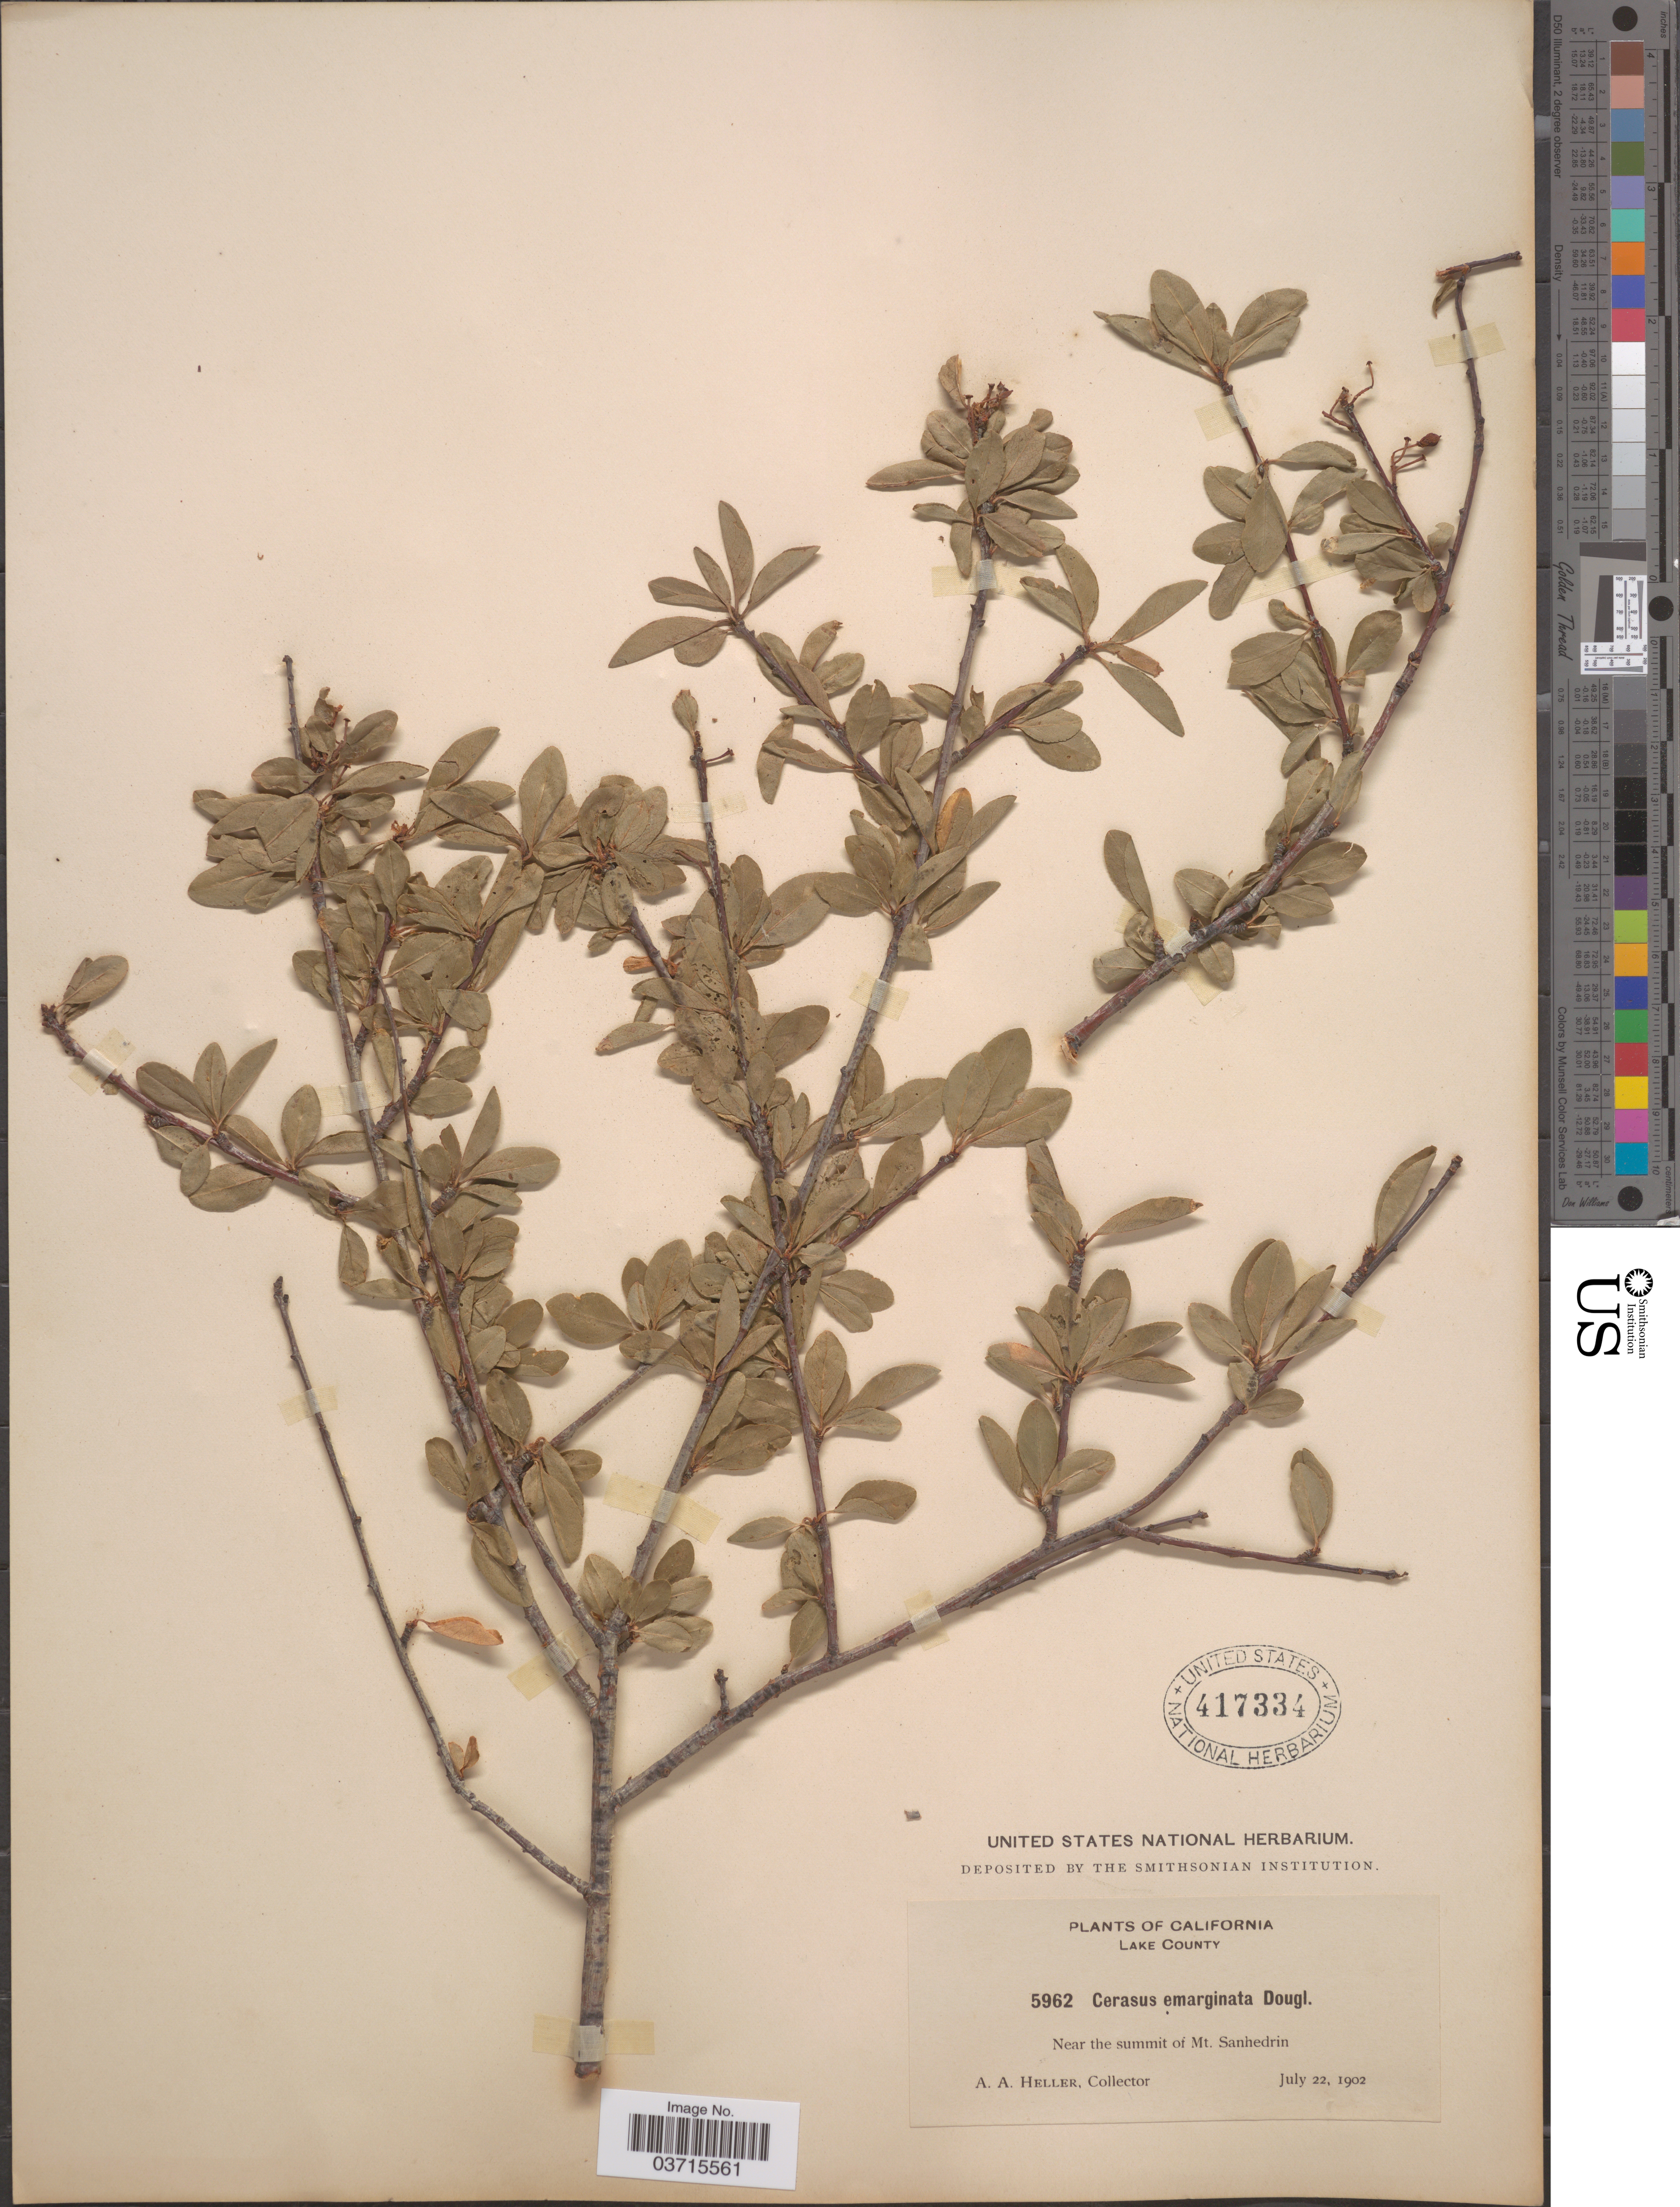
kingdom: Plantae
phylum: Tracheophyta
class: Magnoliopsida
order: Rosales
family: Rosaceae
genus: Prunus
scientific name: Prunus emarginata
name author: (Douglas ex Hook.) Eaton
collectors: A. A. Heller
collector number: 5962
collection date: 1902-07-22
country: United States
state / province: California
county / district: Lake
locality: Lake County. Near the summit of Mt. Sanhedrin.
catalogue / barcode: US 417334